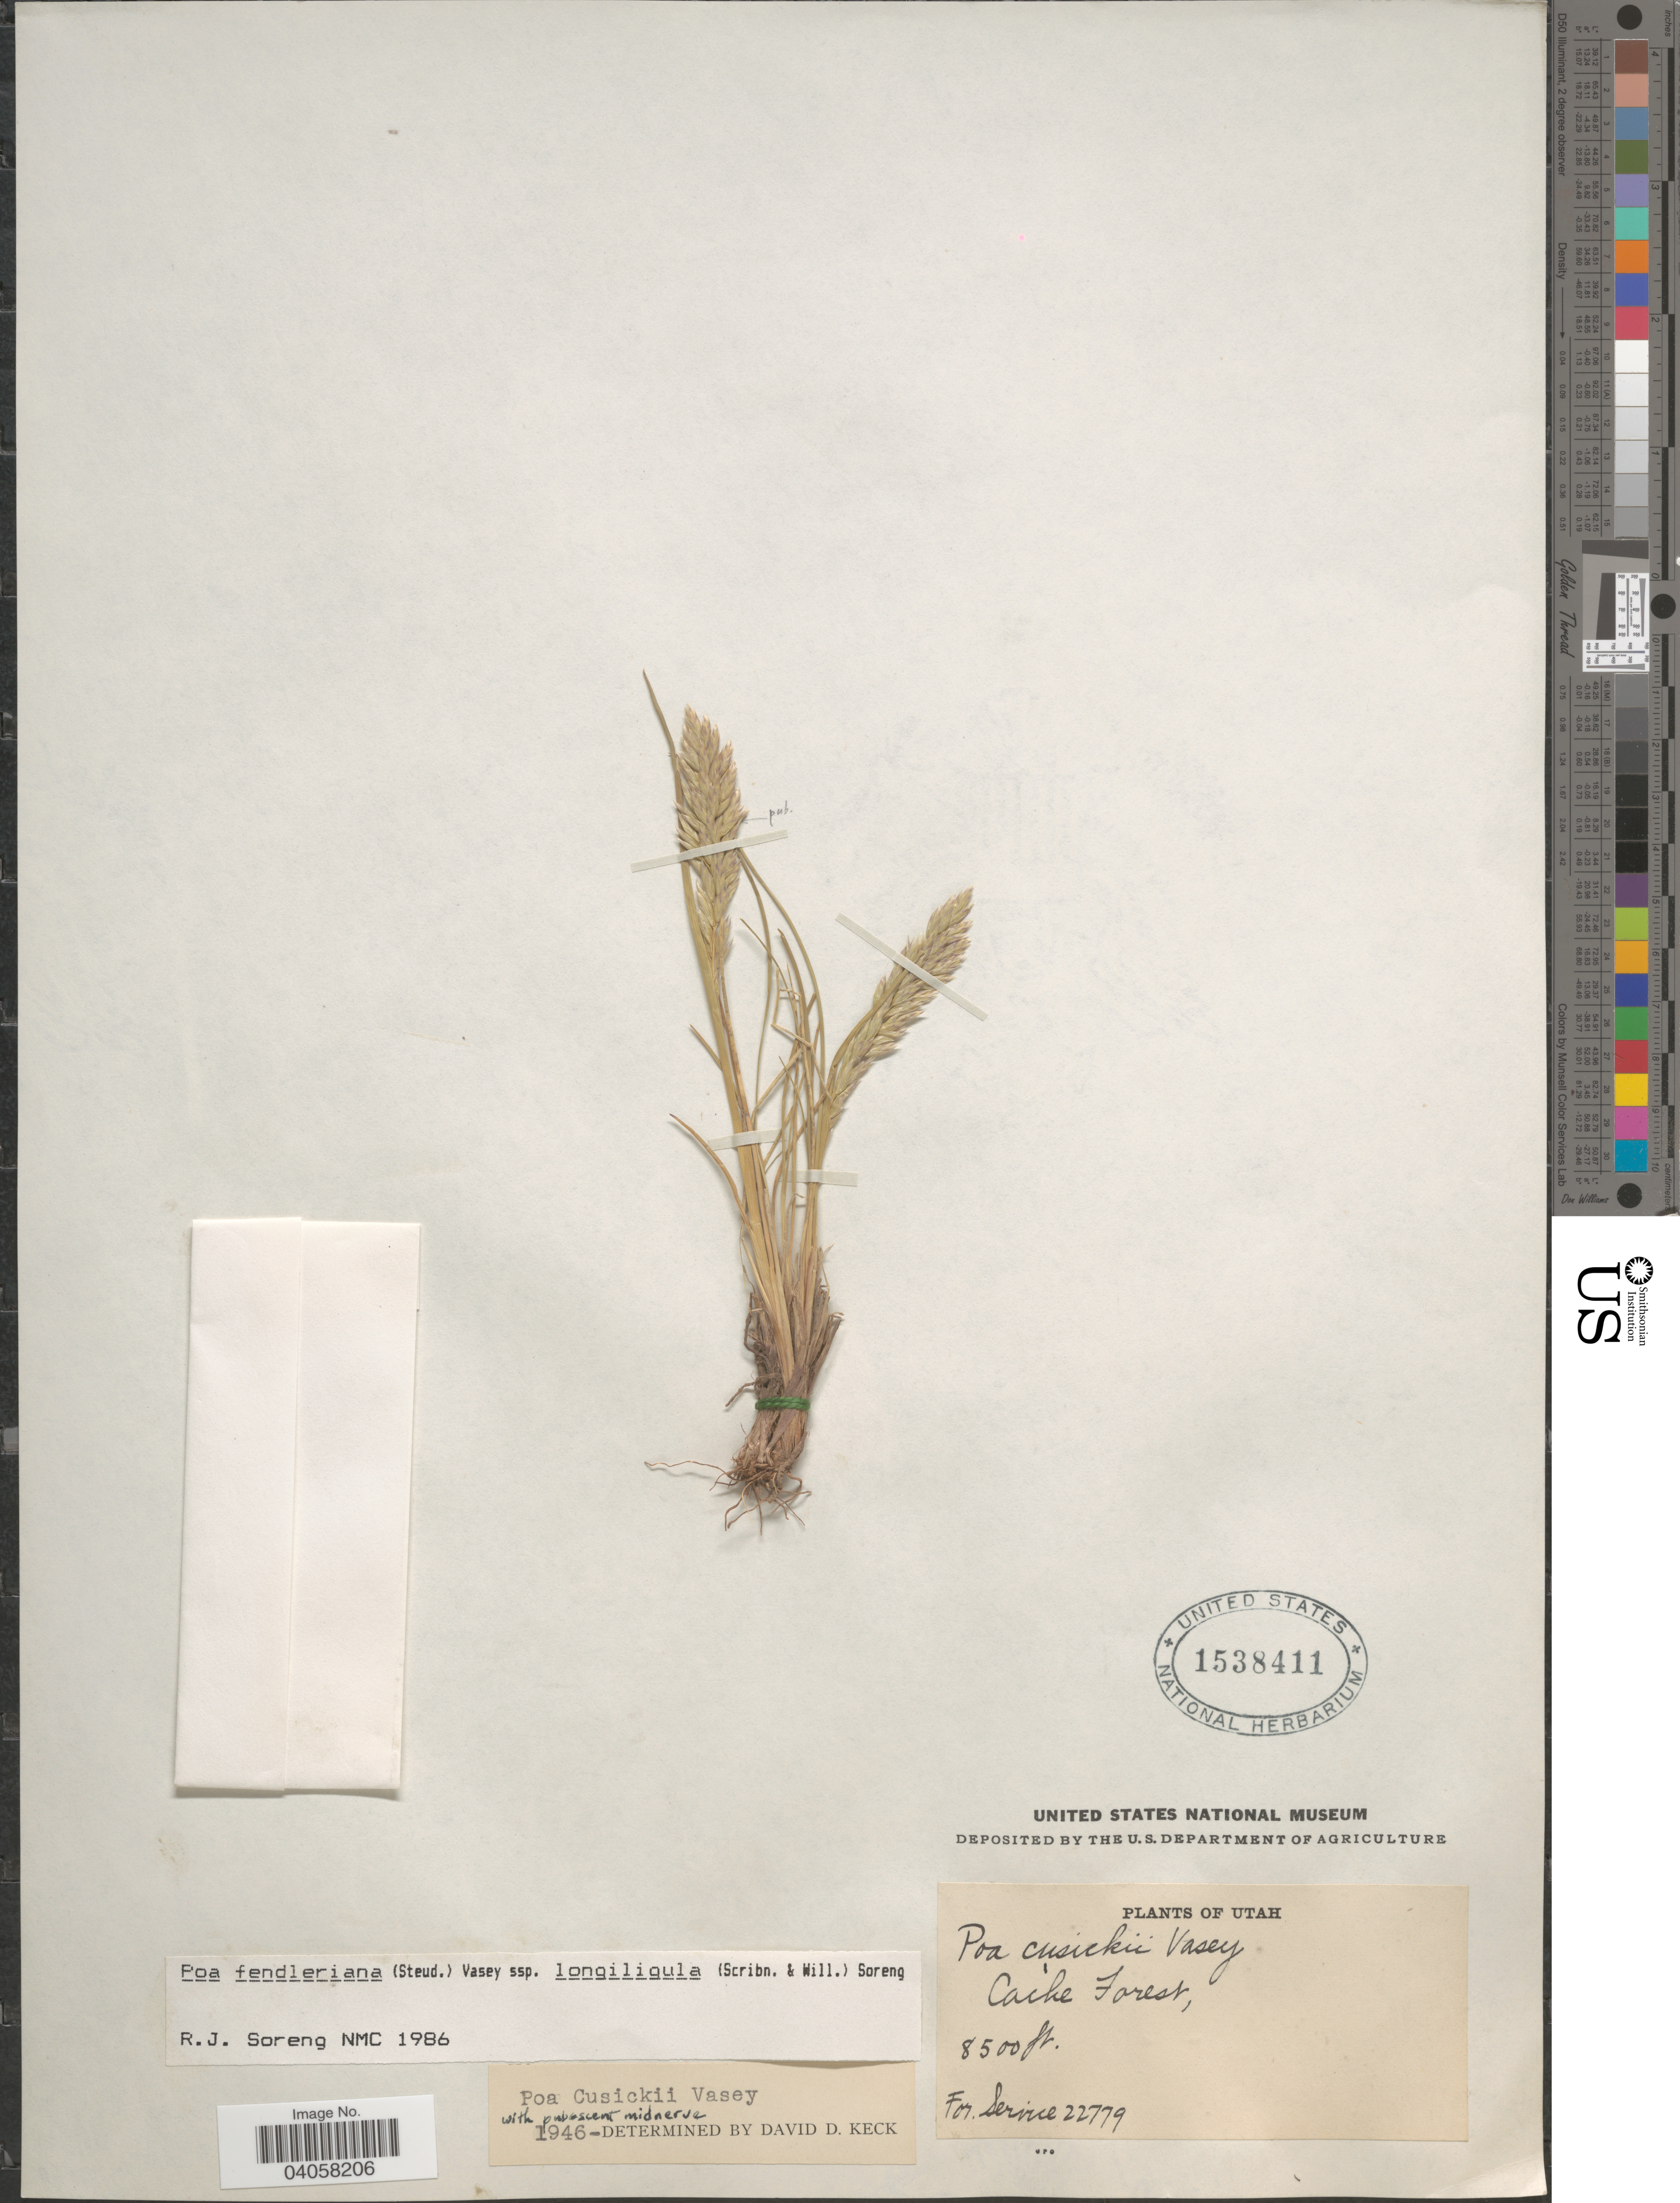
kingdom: Plantae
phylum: Tracheophyta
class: Liliopsida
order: Poales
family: Poaceae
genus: Poa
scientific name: Poa fendleriana subsp. longiligula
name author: (Scribn. & T.A. Williams) Soreng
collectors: Forest Service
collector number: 22779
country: United States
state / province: Utah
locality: Cache Forest.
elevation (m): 2591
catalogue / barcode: US 1538411